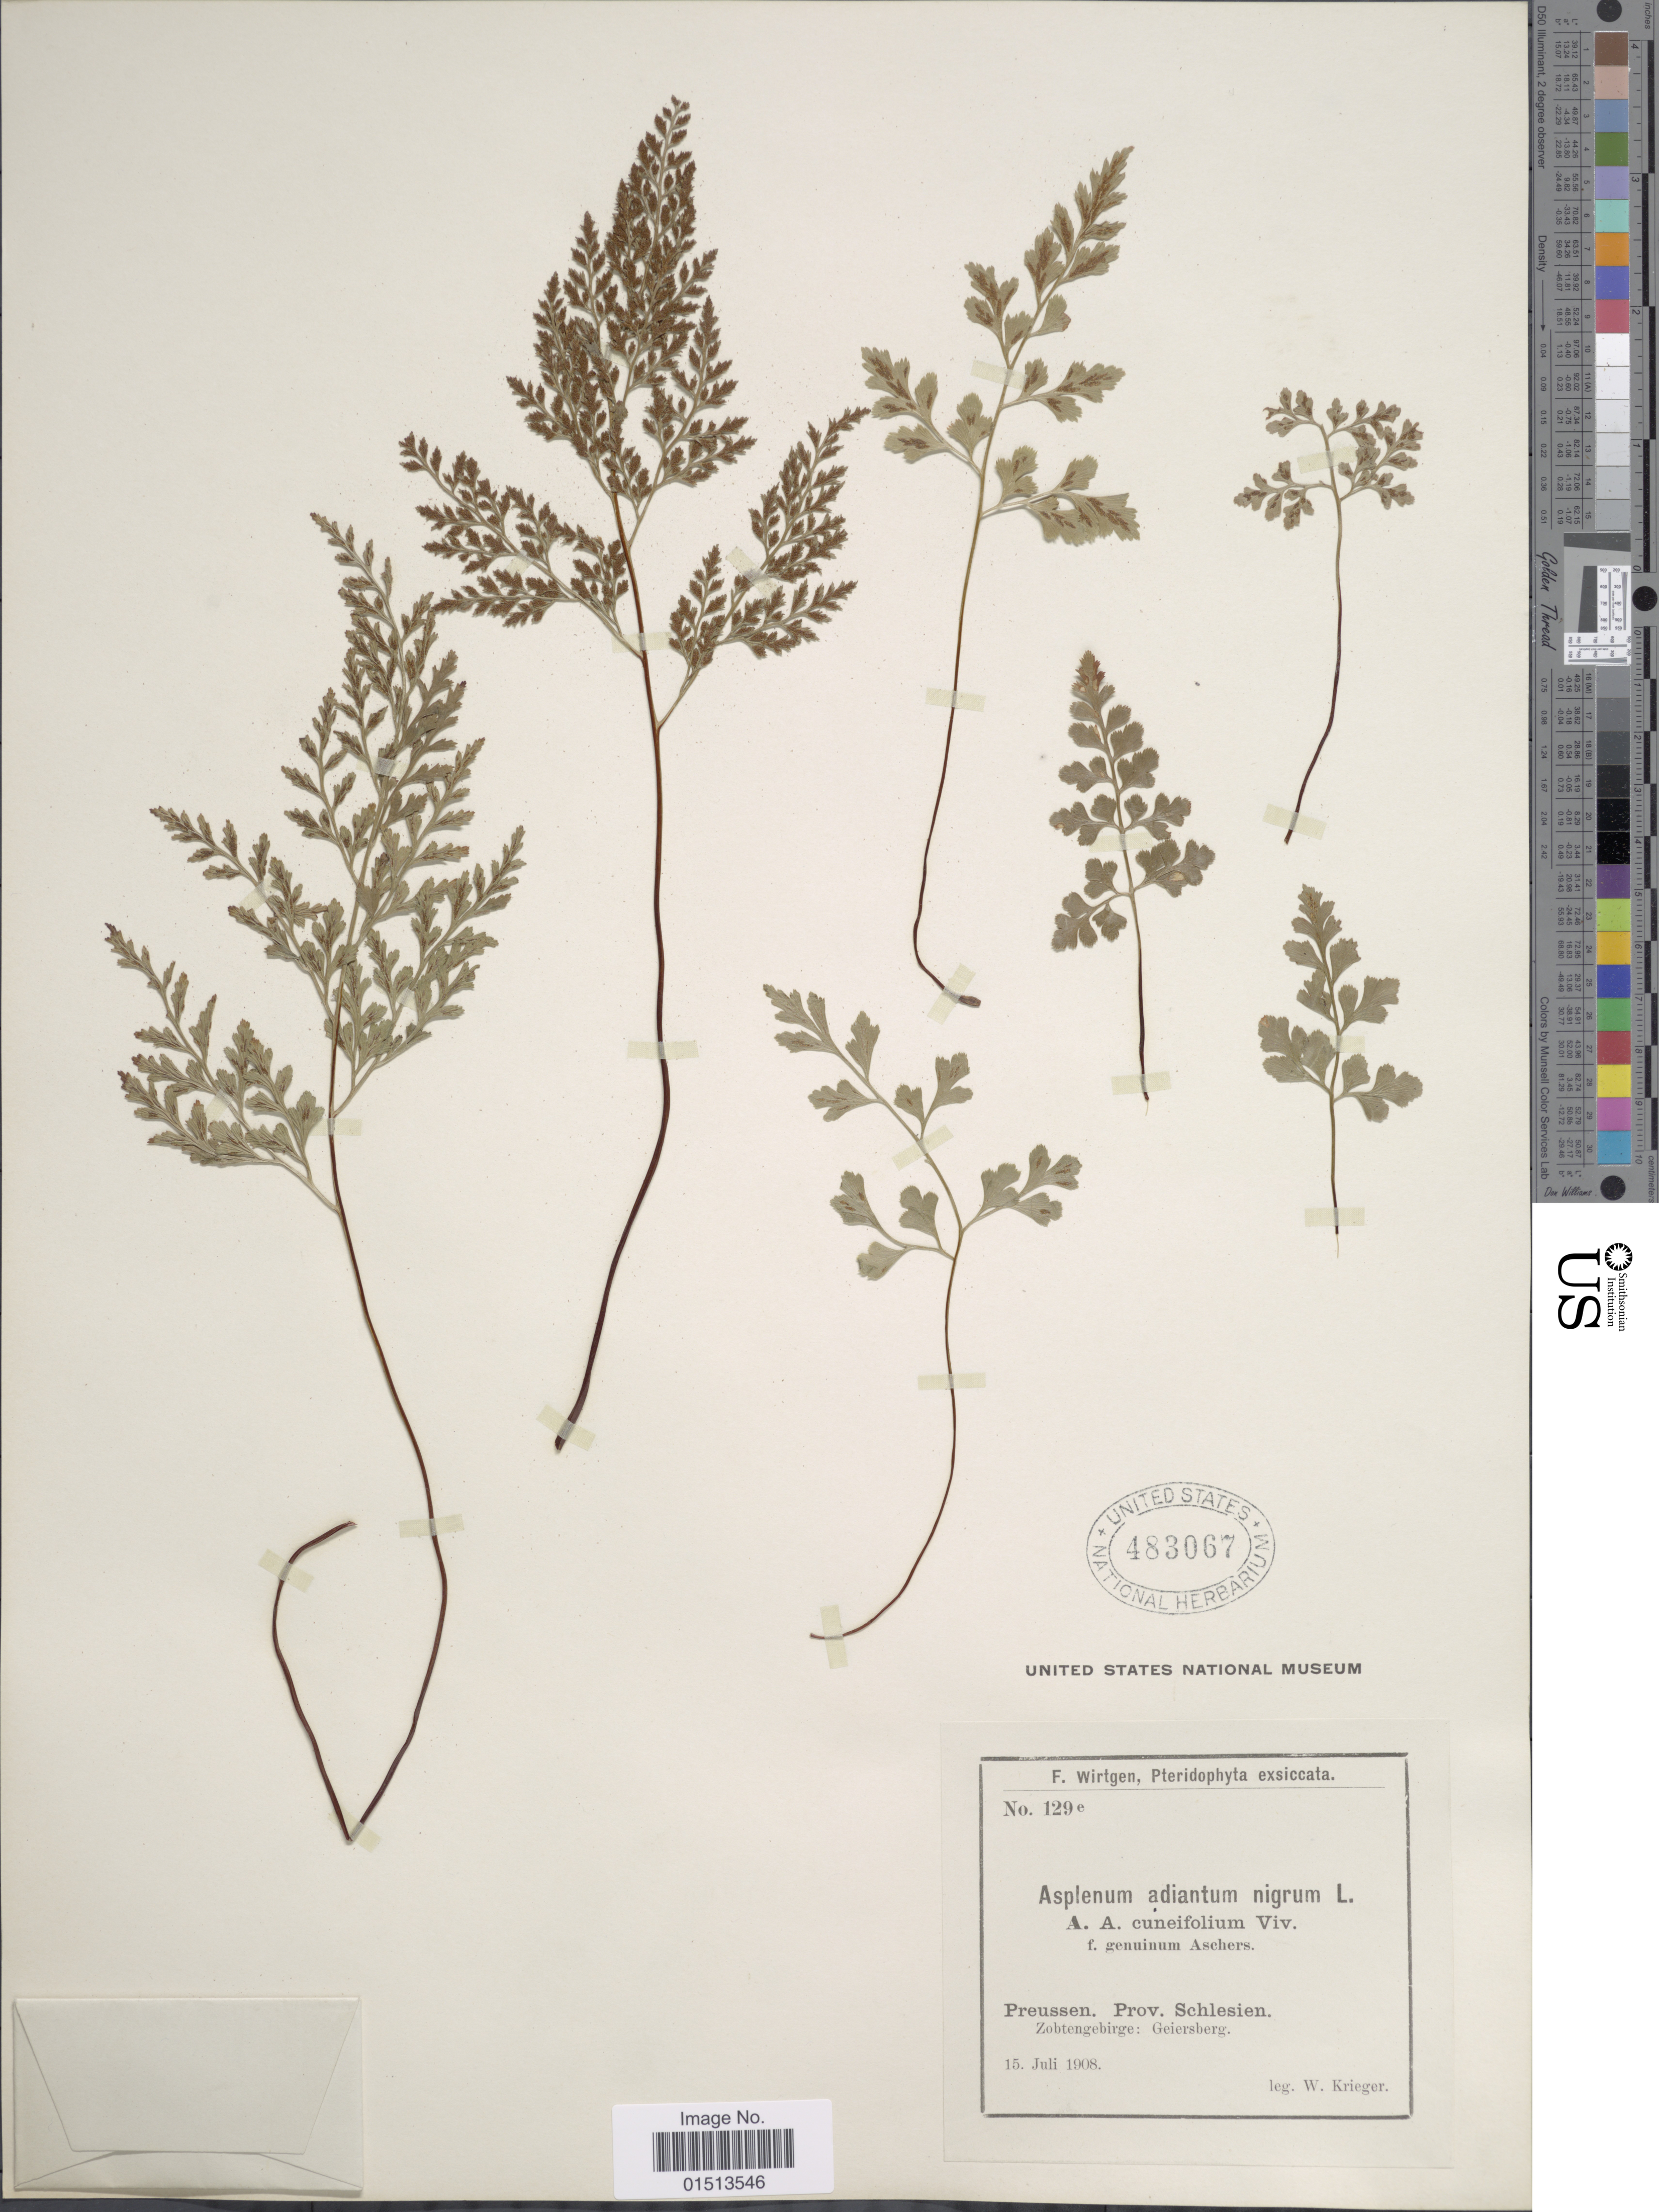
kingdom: Plantae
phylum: Tracheophyta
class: Polypodiopsida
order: Polypodiales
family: Aspleniaceae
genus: Asplenium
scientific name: Asplenium adiantum-nigrum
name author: L.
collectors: W. Krieger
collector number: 129e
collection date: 1908-02-15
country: Germany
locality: Preussen, Prov. Schlesien, Zobtengebirge: Geiersberg.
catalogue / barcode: US 483067